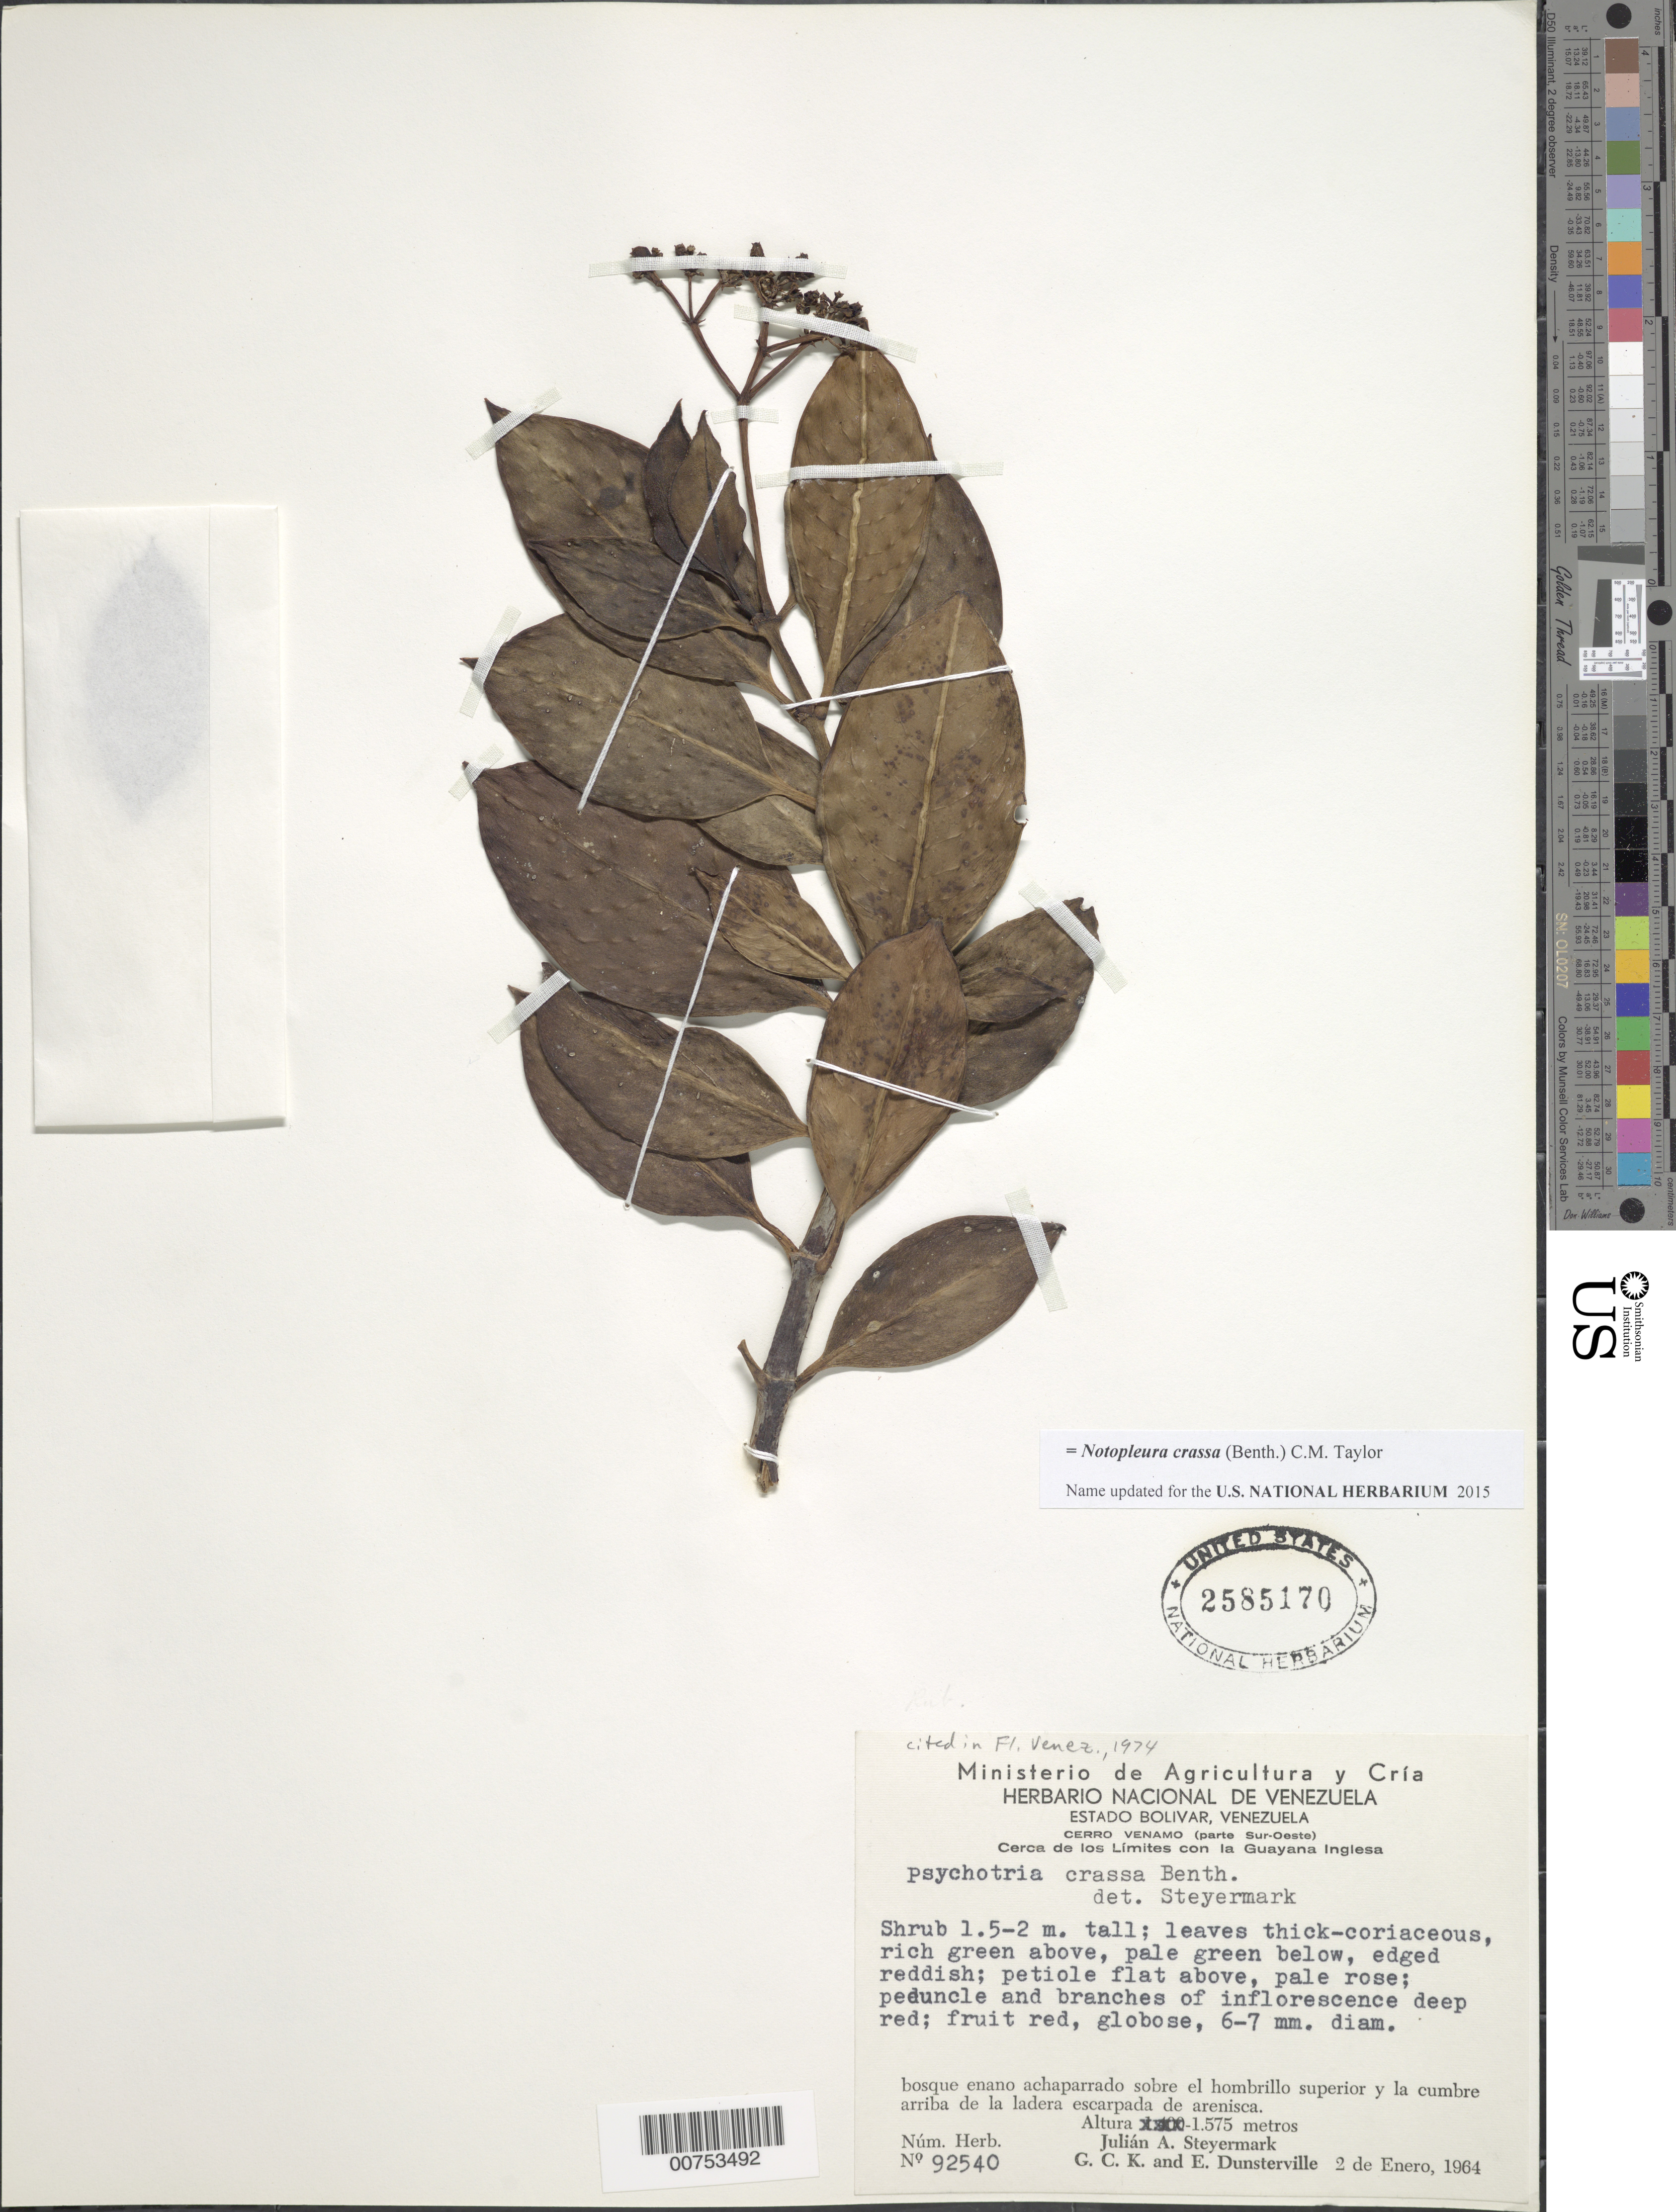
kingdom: Plantae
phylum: Tracheophyta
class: Magnoliopsida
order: Gentianales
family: Rubiaceae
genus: Psychotria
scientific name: Psychotria crassa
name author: Benth.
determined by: Steyermark, Julian A., (VEN)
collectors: J. Steyermark, G. C. K. Dunsterville & E. Dunsterville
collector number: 92540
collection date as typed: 2-Jan-64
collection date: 1964-01-02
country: Venezuela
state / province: Bolívar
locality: Cerro Venamo, parte Sur-Oeste, cerca de los limites con Guayana Inglesa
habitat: Bosque achaparrado sobre el hombrillo superior y la cumbre arriba de la ladera escarpada de arenisca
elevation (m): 1400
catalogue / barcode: US 2585170